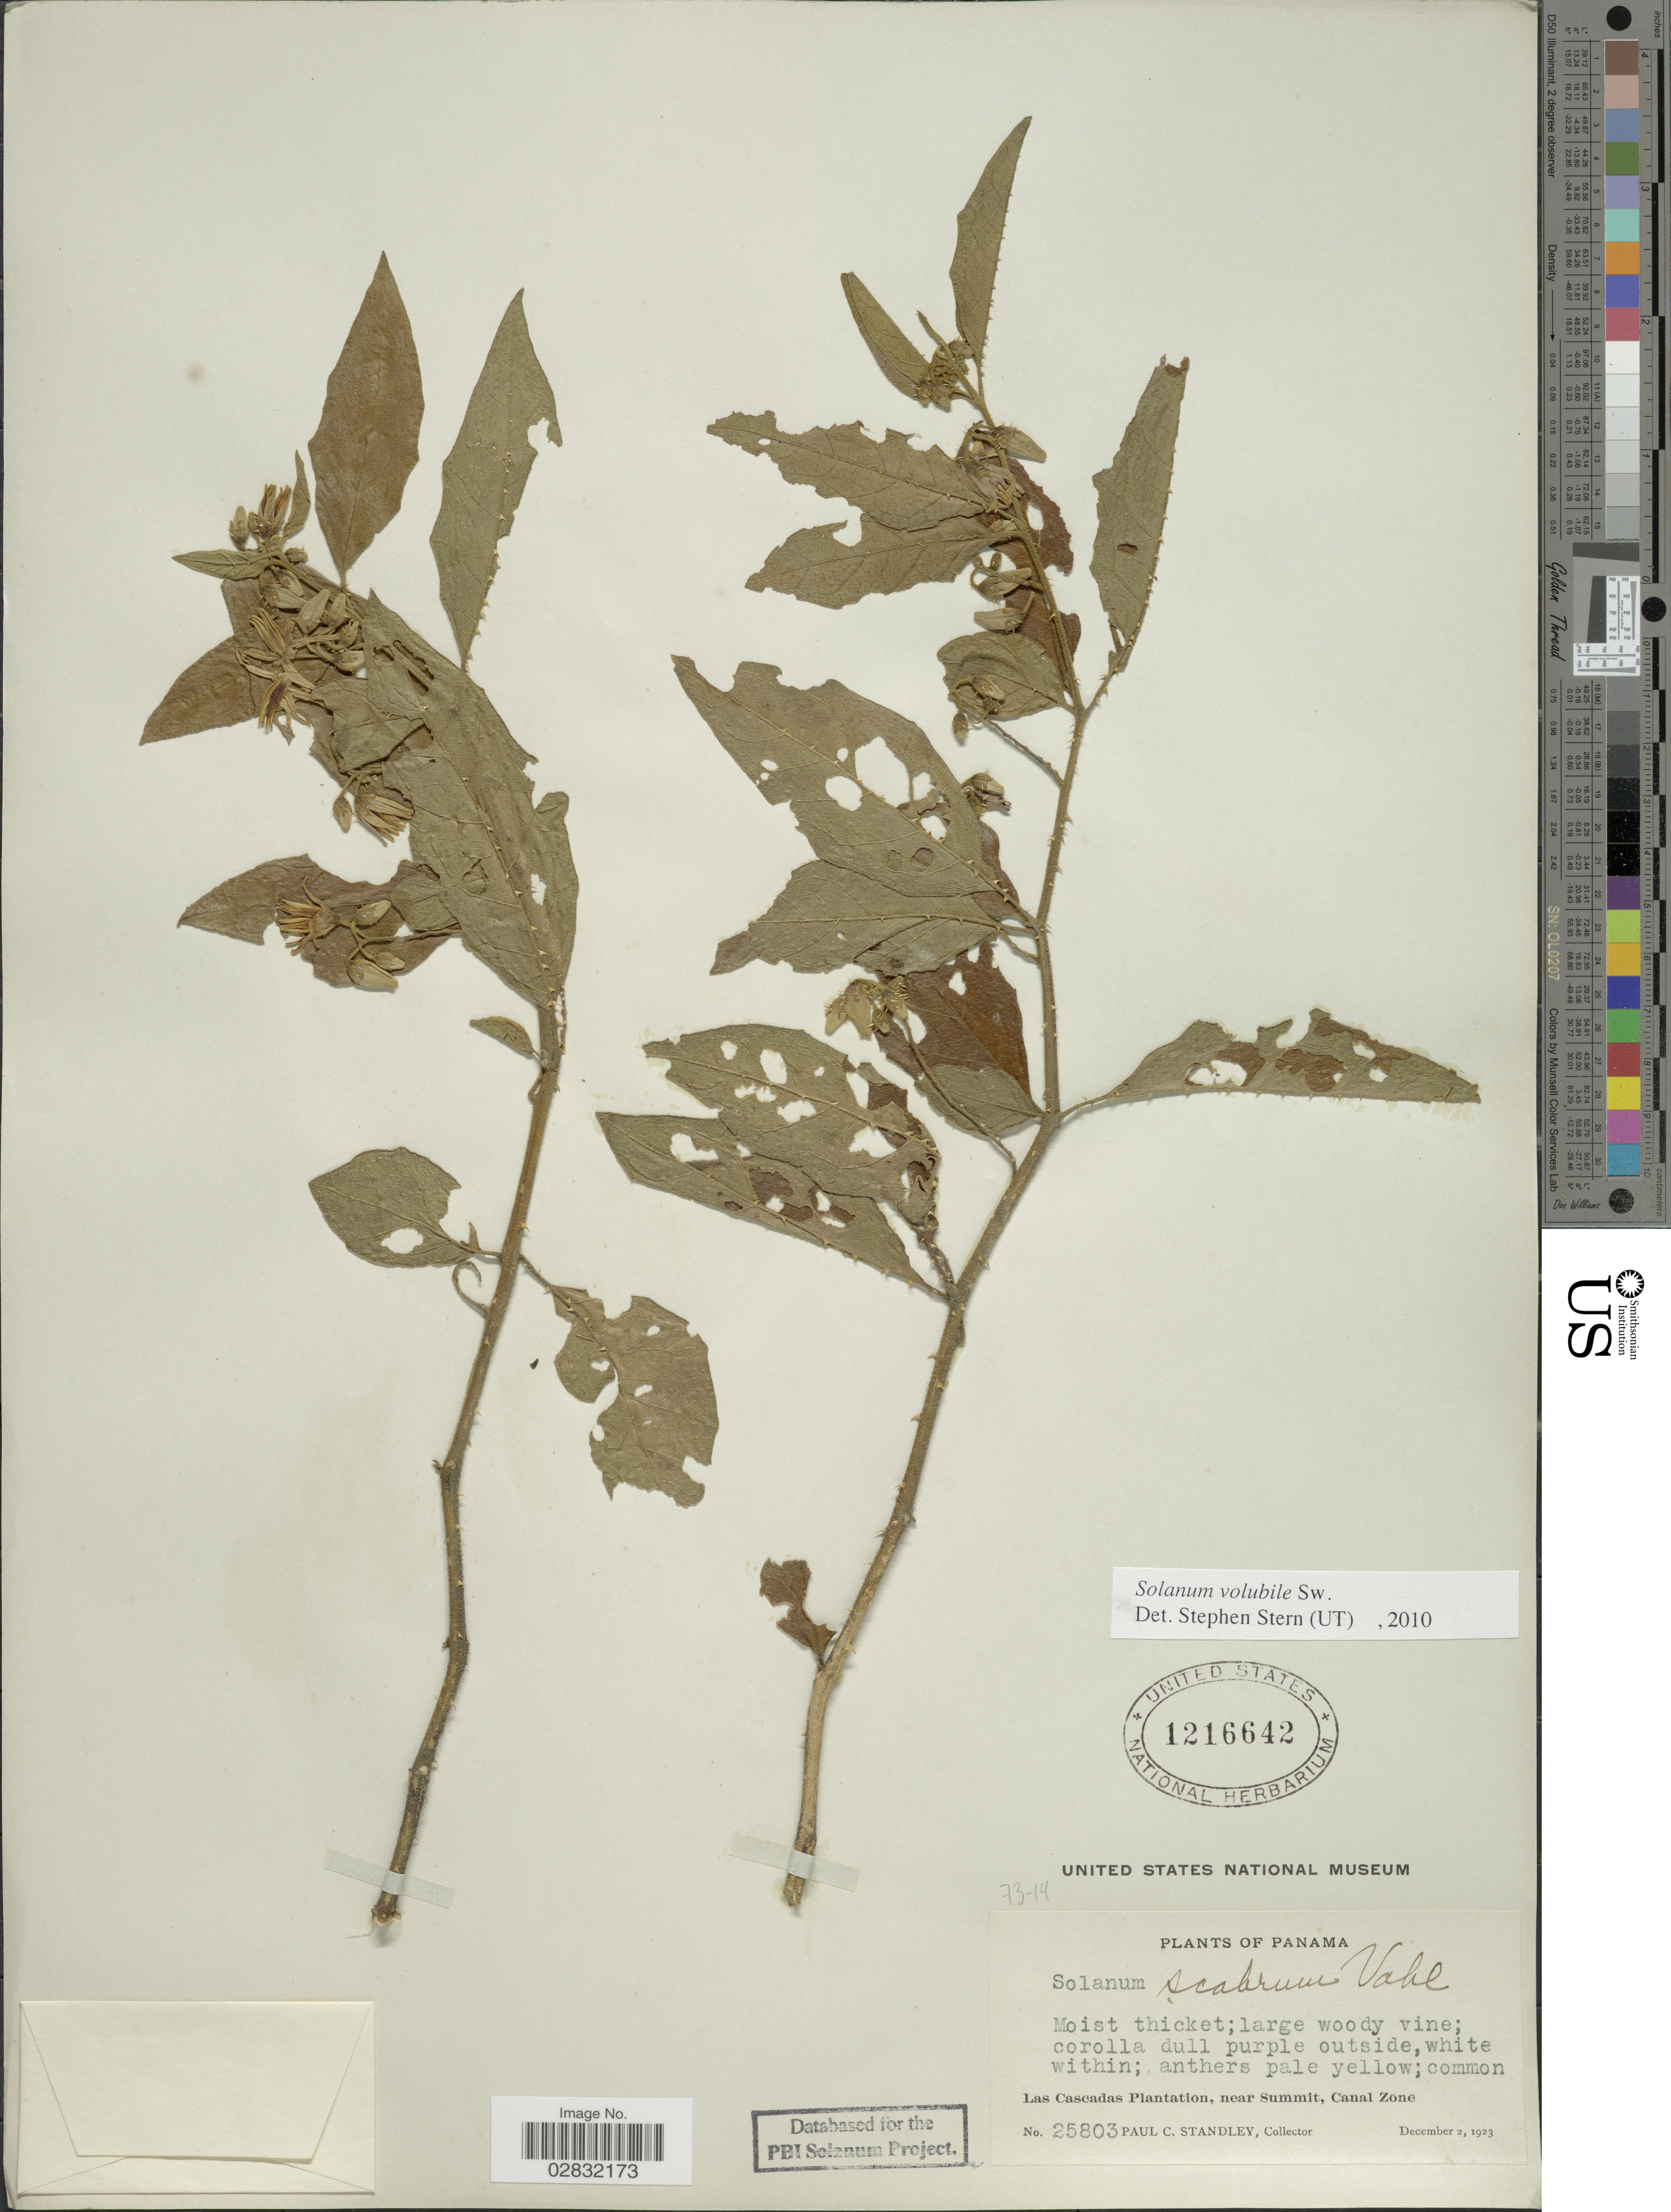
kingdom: Plantae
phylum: Tracheophyta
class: Magnoliopsida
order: Solanales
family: Solanaceae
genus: Solanum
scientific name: Solanum volubile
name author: Sw.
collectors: P. C. Standley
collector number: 25803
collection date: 1923-12-02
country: Panama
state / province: Colón / Panamá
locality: Las Cascadas Plantation, near Summit, Canal Zone.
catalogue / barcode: US 1216642